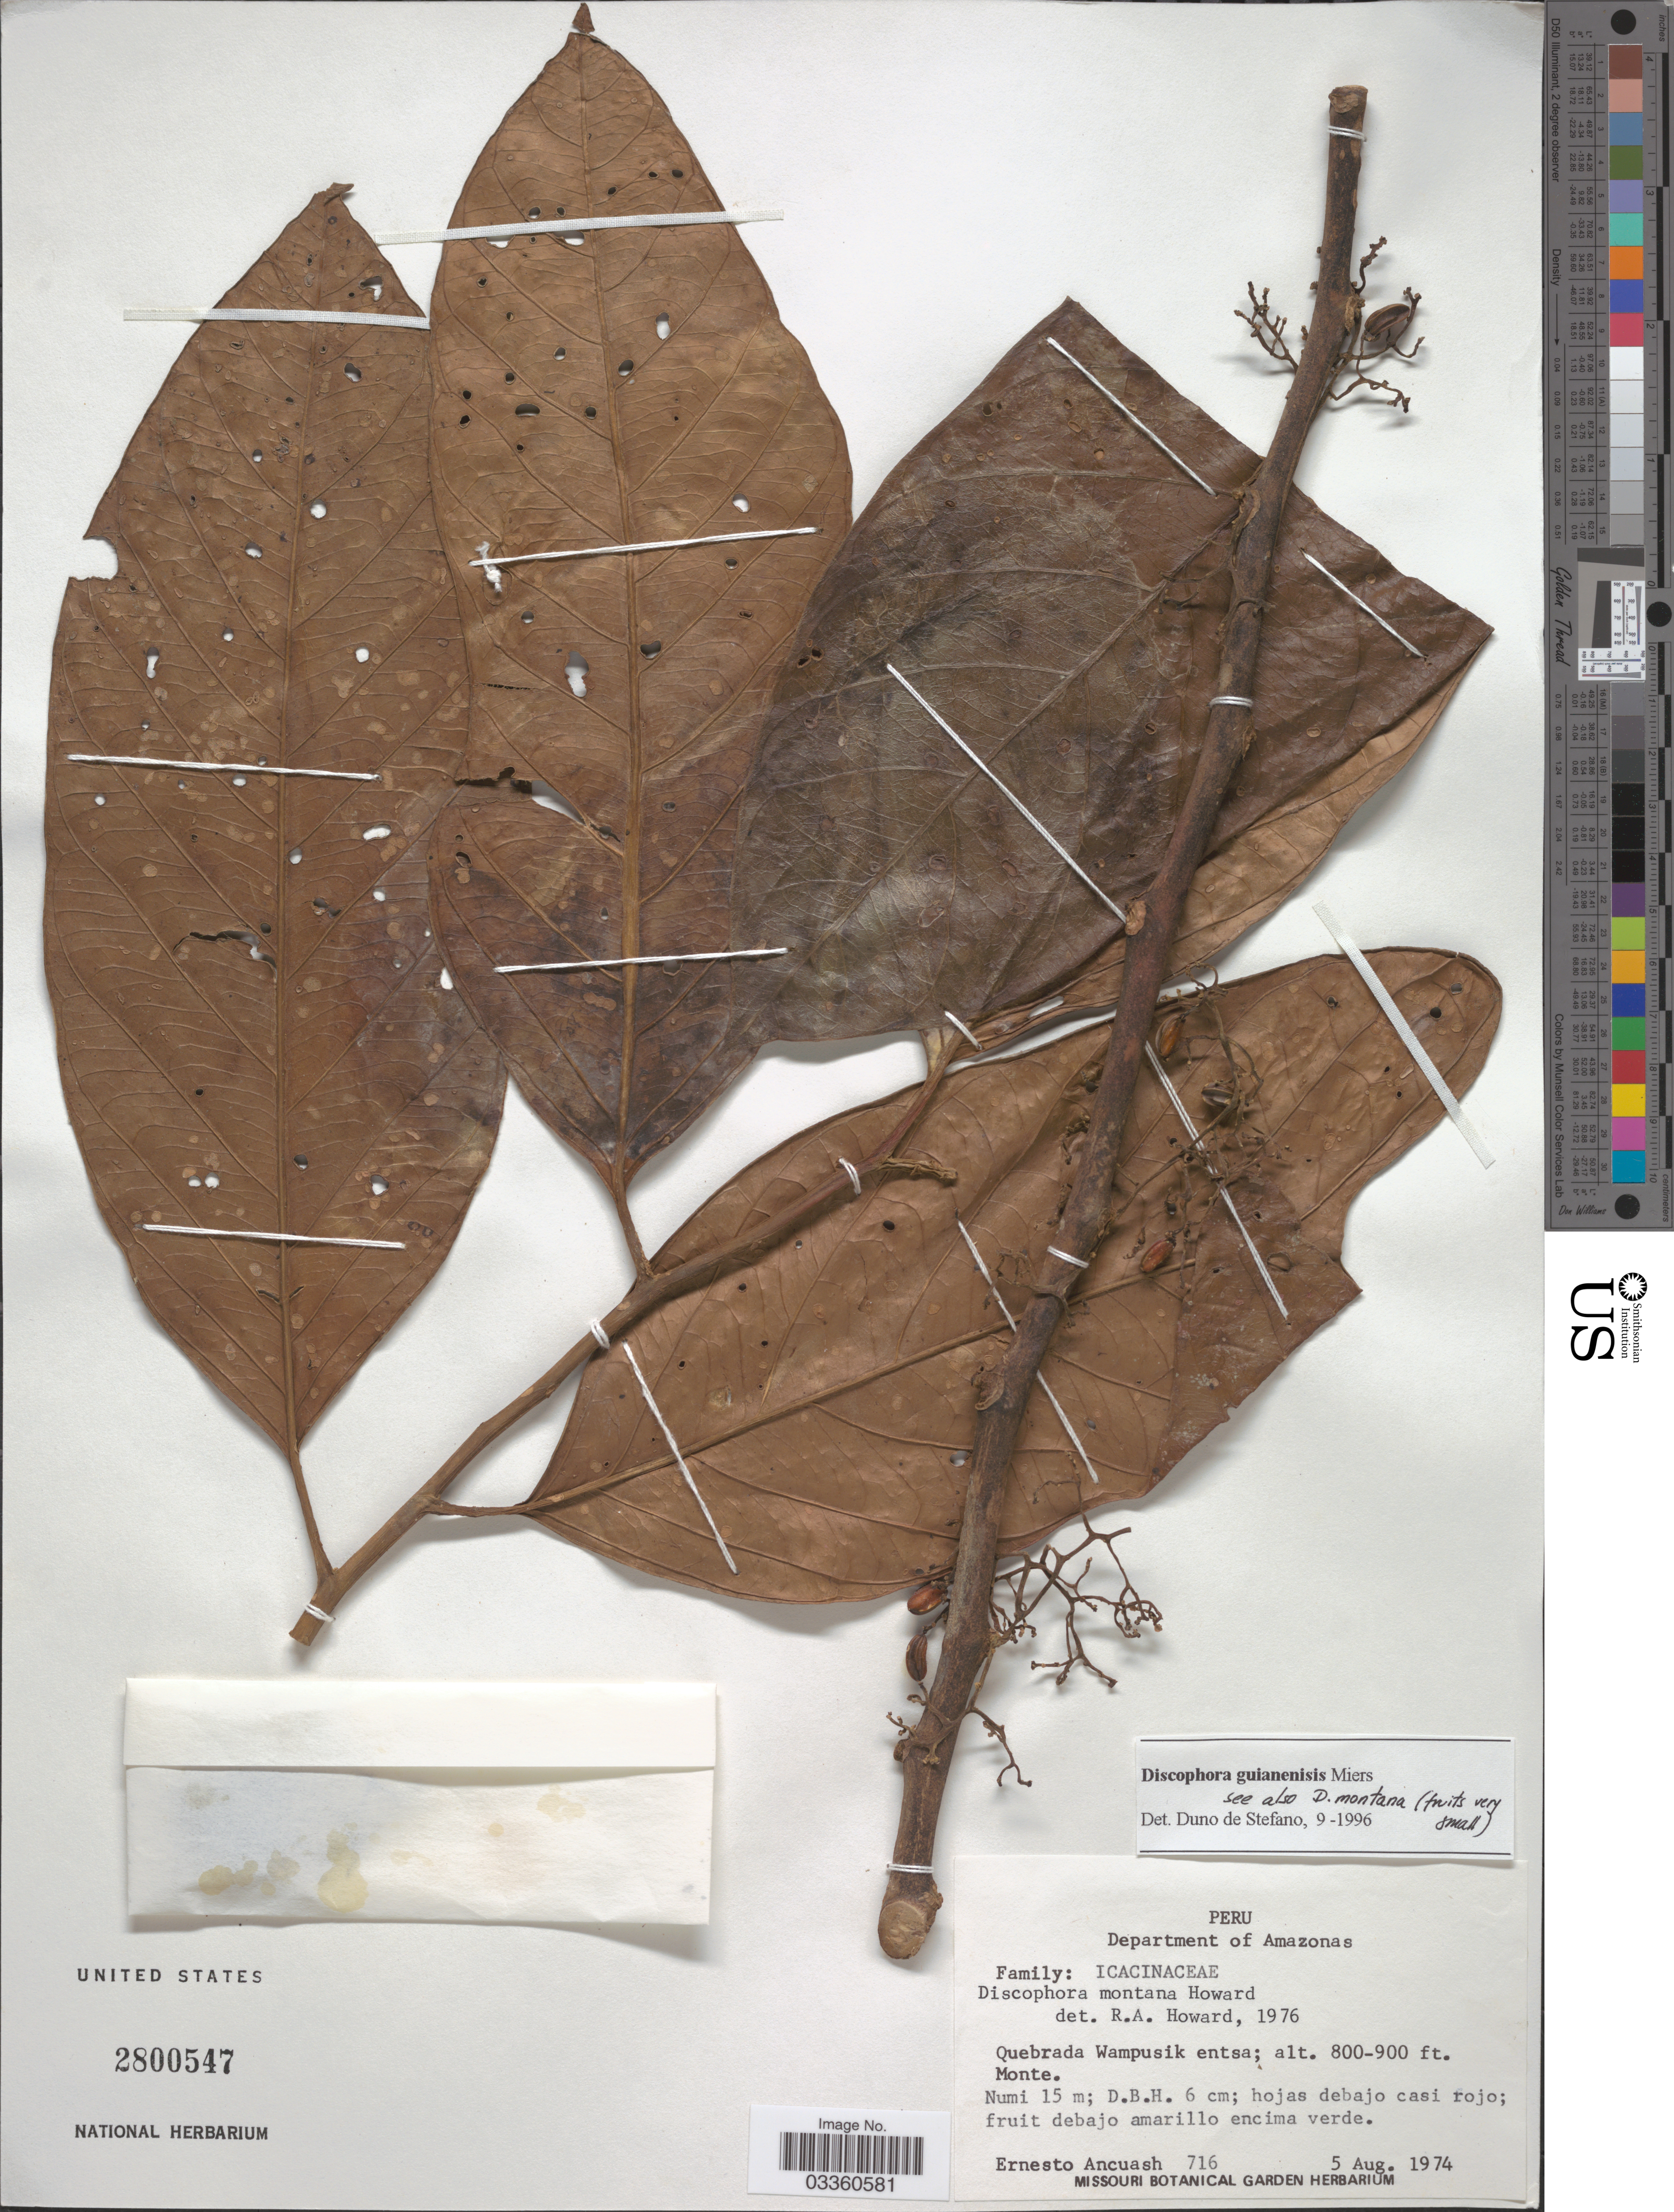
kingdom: Plantae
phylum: Tracheophyta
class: Magnoliopsida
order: Cardiopteridales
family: Stemonuraceae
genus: Discophora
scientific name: Discophora guianensis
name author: Miers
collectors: E. Ancuash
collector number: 716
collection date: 1974-08-05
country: Peru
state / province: Amazonas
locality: Department of Amazonas, Quebrada Wampusik entsa.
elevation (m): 24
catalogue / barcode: US 2800547